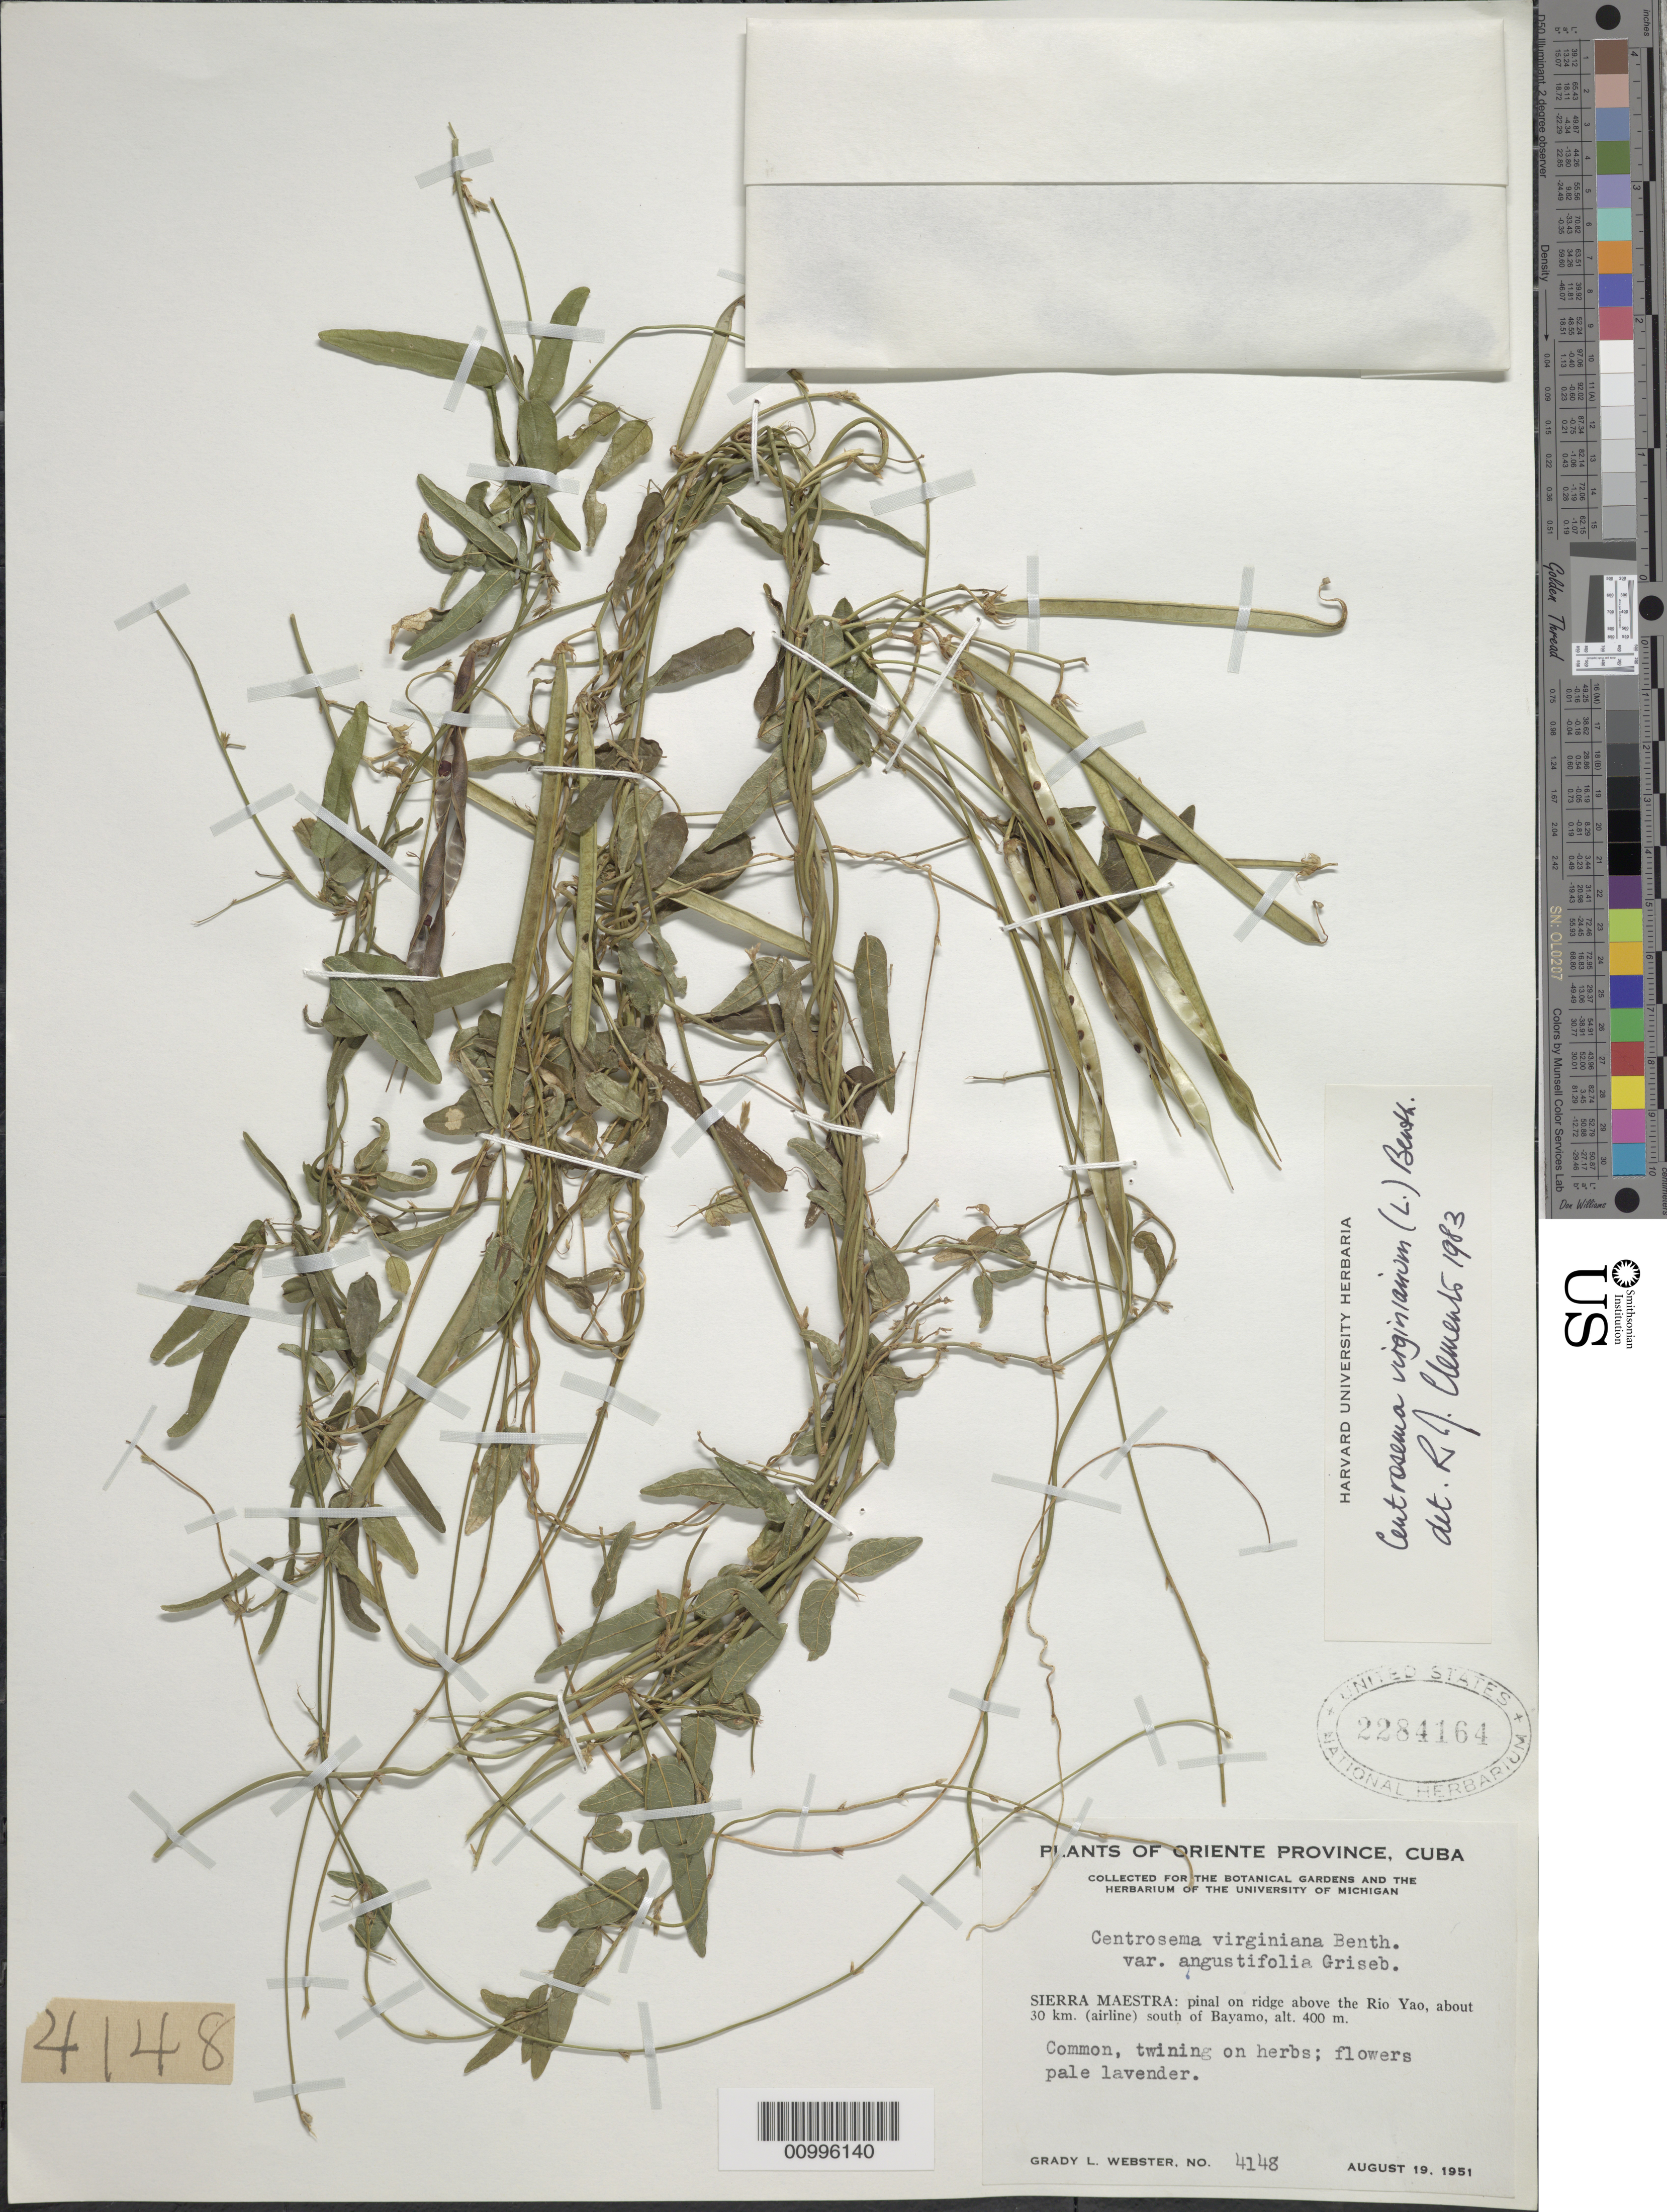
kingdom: Plantae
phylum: Tracheophyta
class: Magnoliopsida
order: Fabales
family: Fabaceae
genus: Centrosema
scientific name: Centrosema virginianum var. angustifolium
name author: (DC.) Griseb.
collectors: G. L. Webster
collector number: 4148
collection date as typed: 19 Aug 1951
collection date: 1951-08-19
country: Cuba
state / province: Oriente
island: Cuba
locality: Sierra Maestra; pinal on ridge above the Rio Yao, about 30 km (airline) south of Bayamo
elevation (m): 400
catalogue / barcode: US 2284614